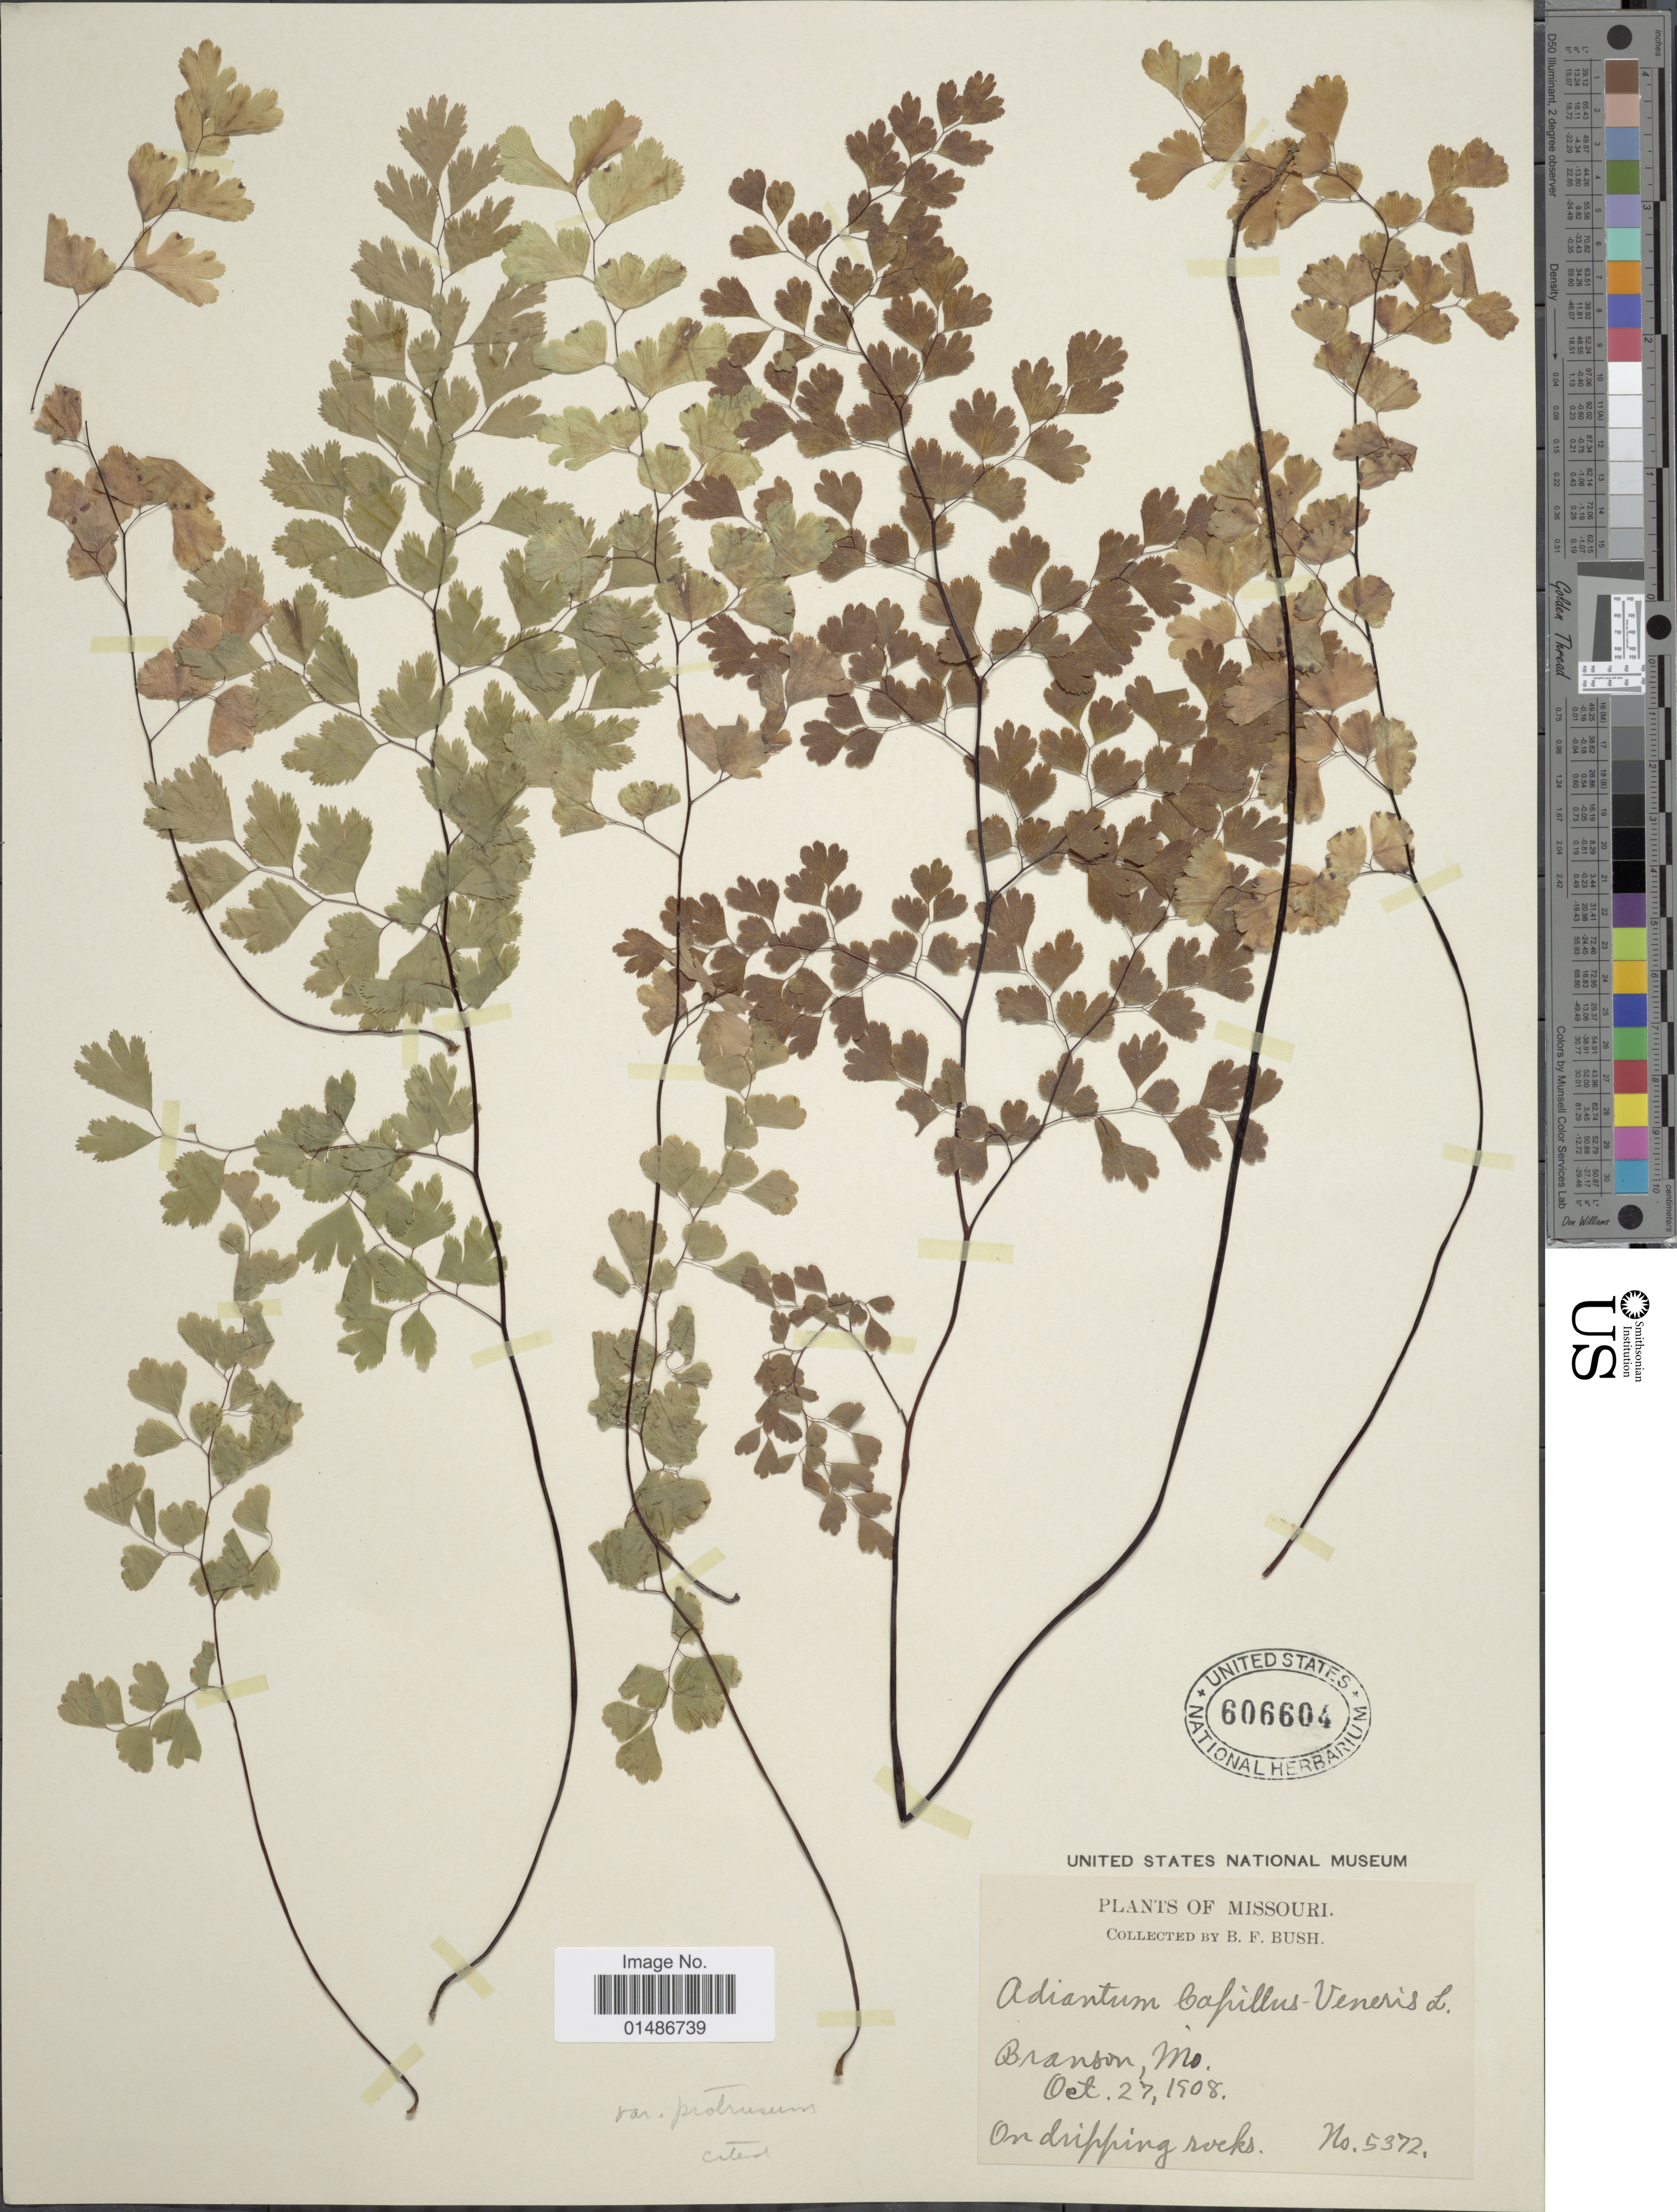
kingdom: Plantae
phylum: Tracheophyta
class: Polypodiopsida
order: Polypodiales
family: Pteridaceae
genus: Adiantum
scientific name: Adiantum capillus-veneris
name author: L.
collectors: B. F. Bush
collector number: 5372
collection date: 1908-10-27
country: United States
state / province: Missouri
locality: Branson.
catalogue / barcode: US 606604